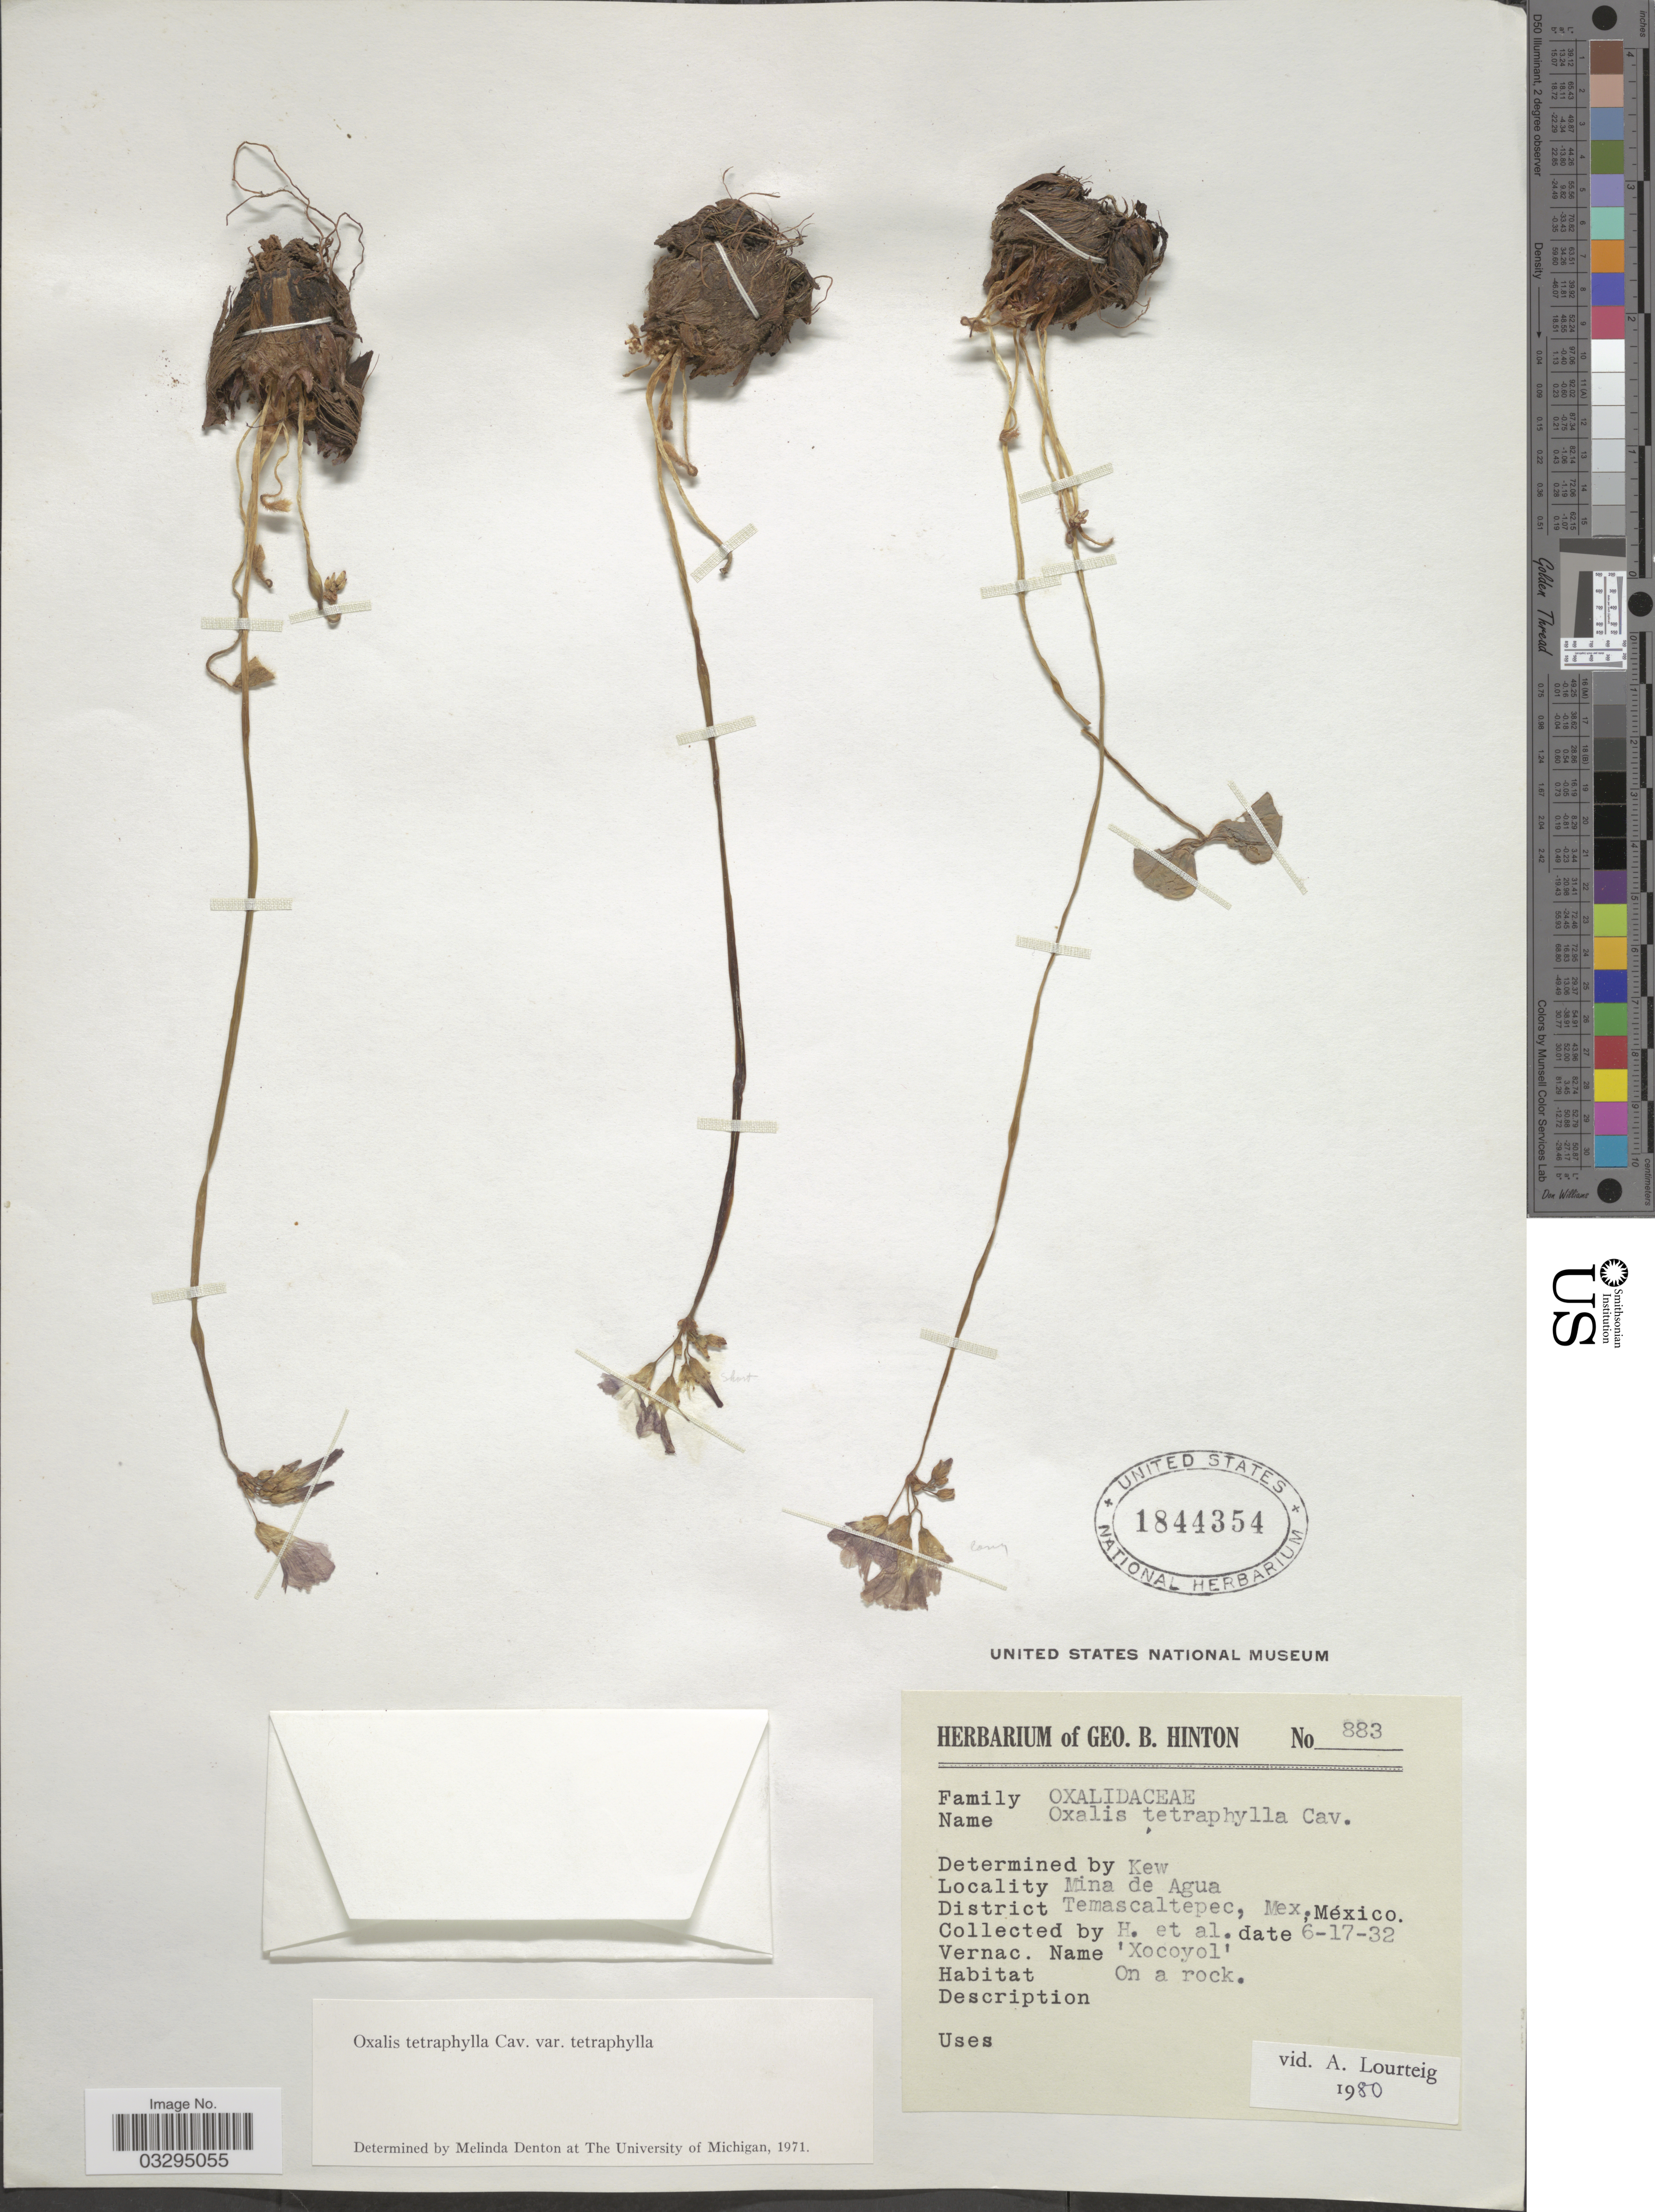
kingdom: Plantae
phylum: Tracheophyta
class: Magnoliopsida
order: Oxalidales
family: Oxalidaceae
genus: Oxalis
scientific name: Oxalis tetraphylla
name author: Cav.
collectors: G. B. Hinton & et al.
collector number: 883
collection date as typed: Transcribed d/m/y: 17/6/32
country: Mexico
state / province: México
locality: Mina de Agua. District Temascaltepec.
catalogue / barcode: US 1844354